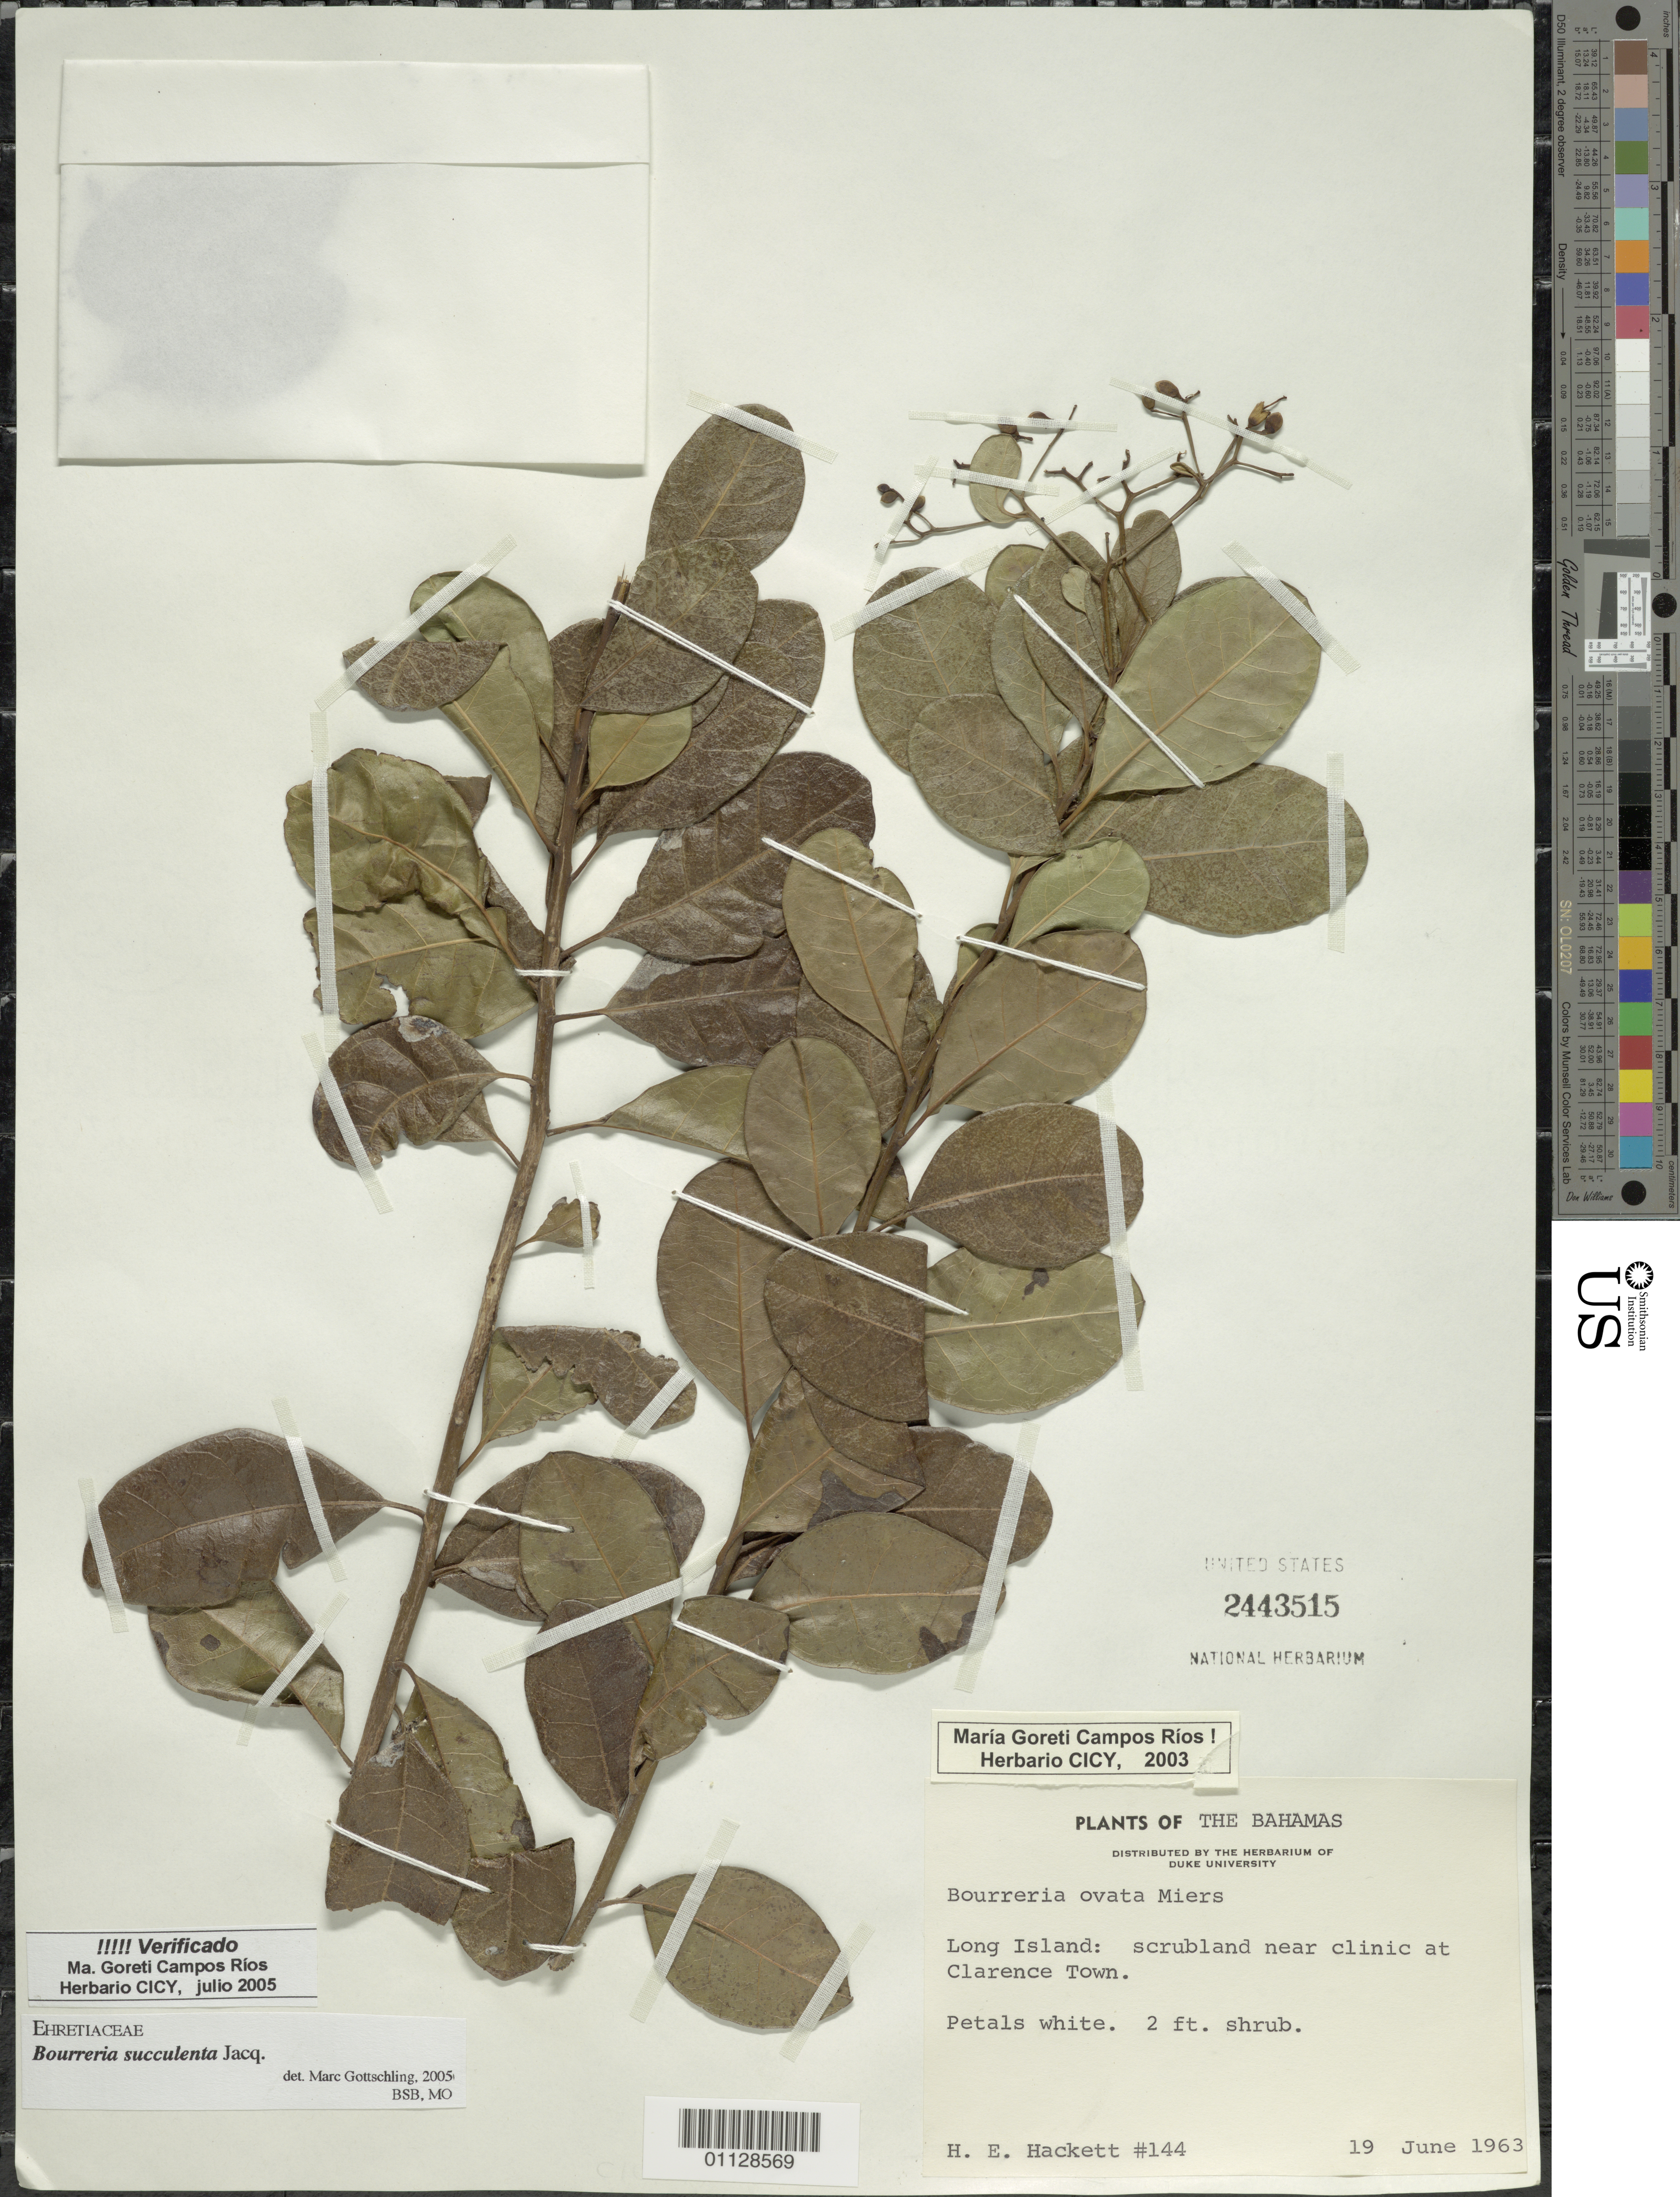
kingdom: Plantae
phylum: Tracheophyta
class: Magnoliopsida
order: Boraginales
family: Ehretiaceae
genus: Bourreria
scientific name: Bourreria succulenta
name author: Jacq.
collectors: H. E. Hackett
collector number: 144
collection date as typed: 19 Jun 1963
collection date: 1963-06-19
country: Bahamas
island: Long I.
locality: Scrubland near clinic at Clarence Town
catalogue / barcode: US 2443515